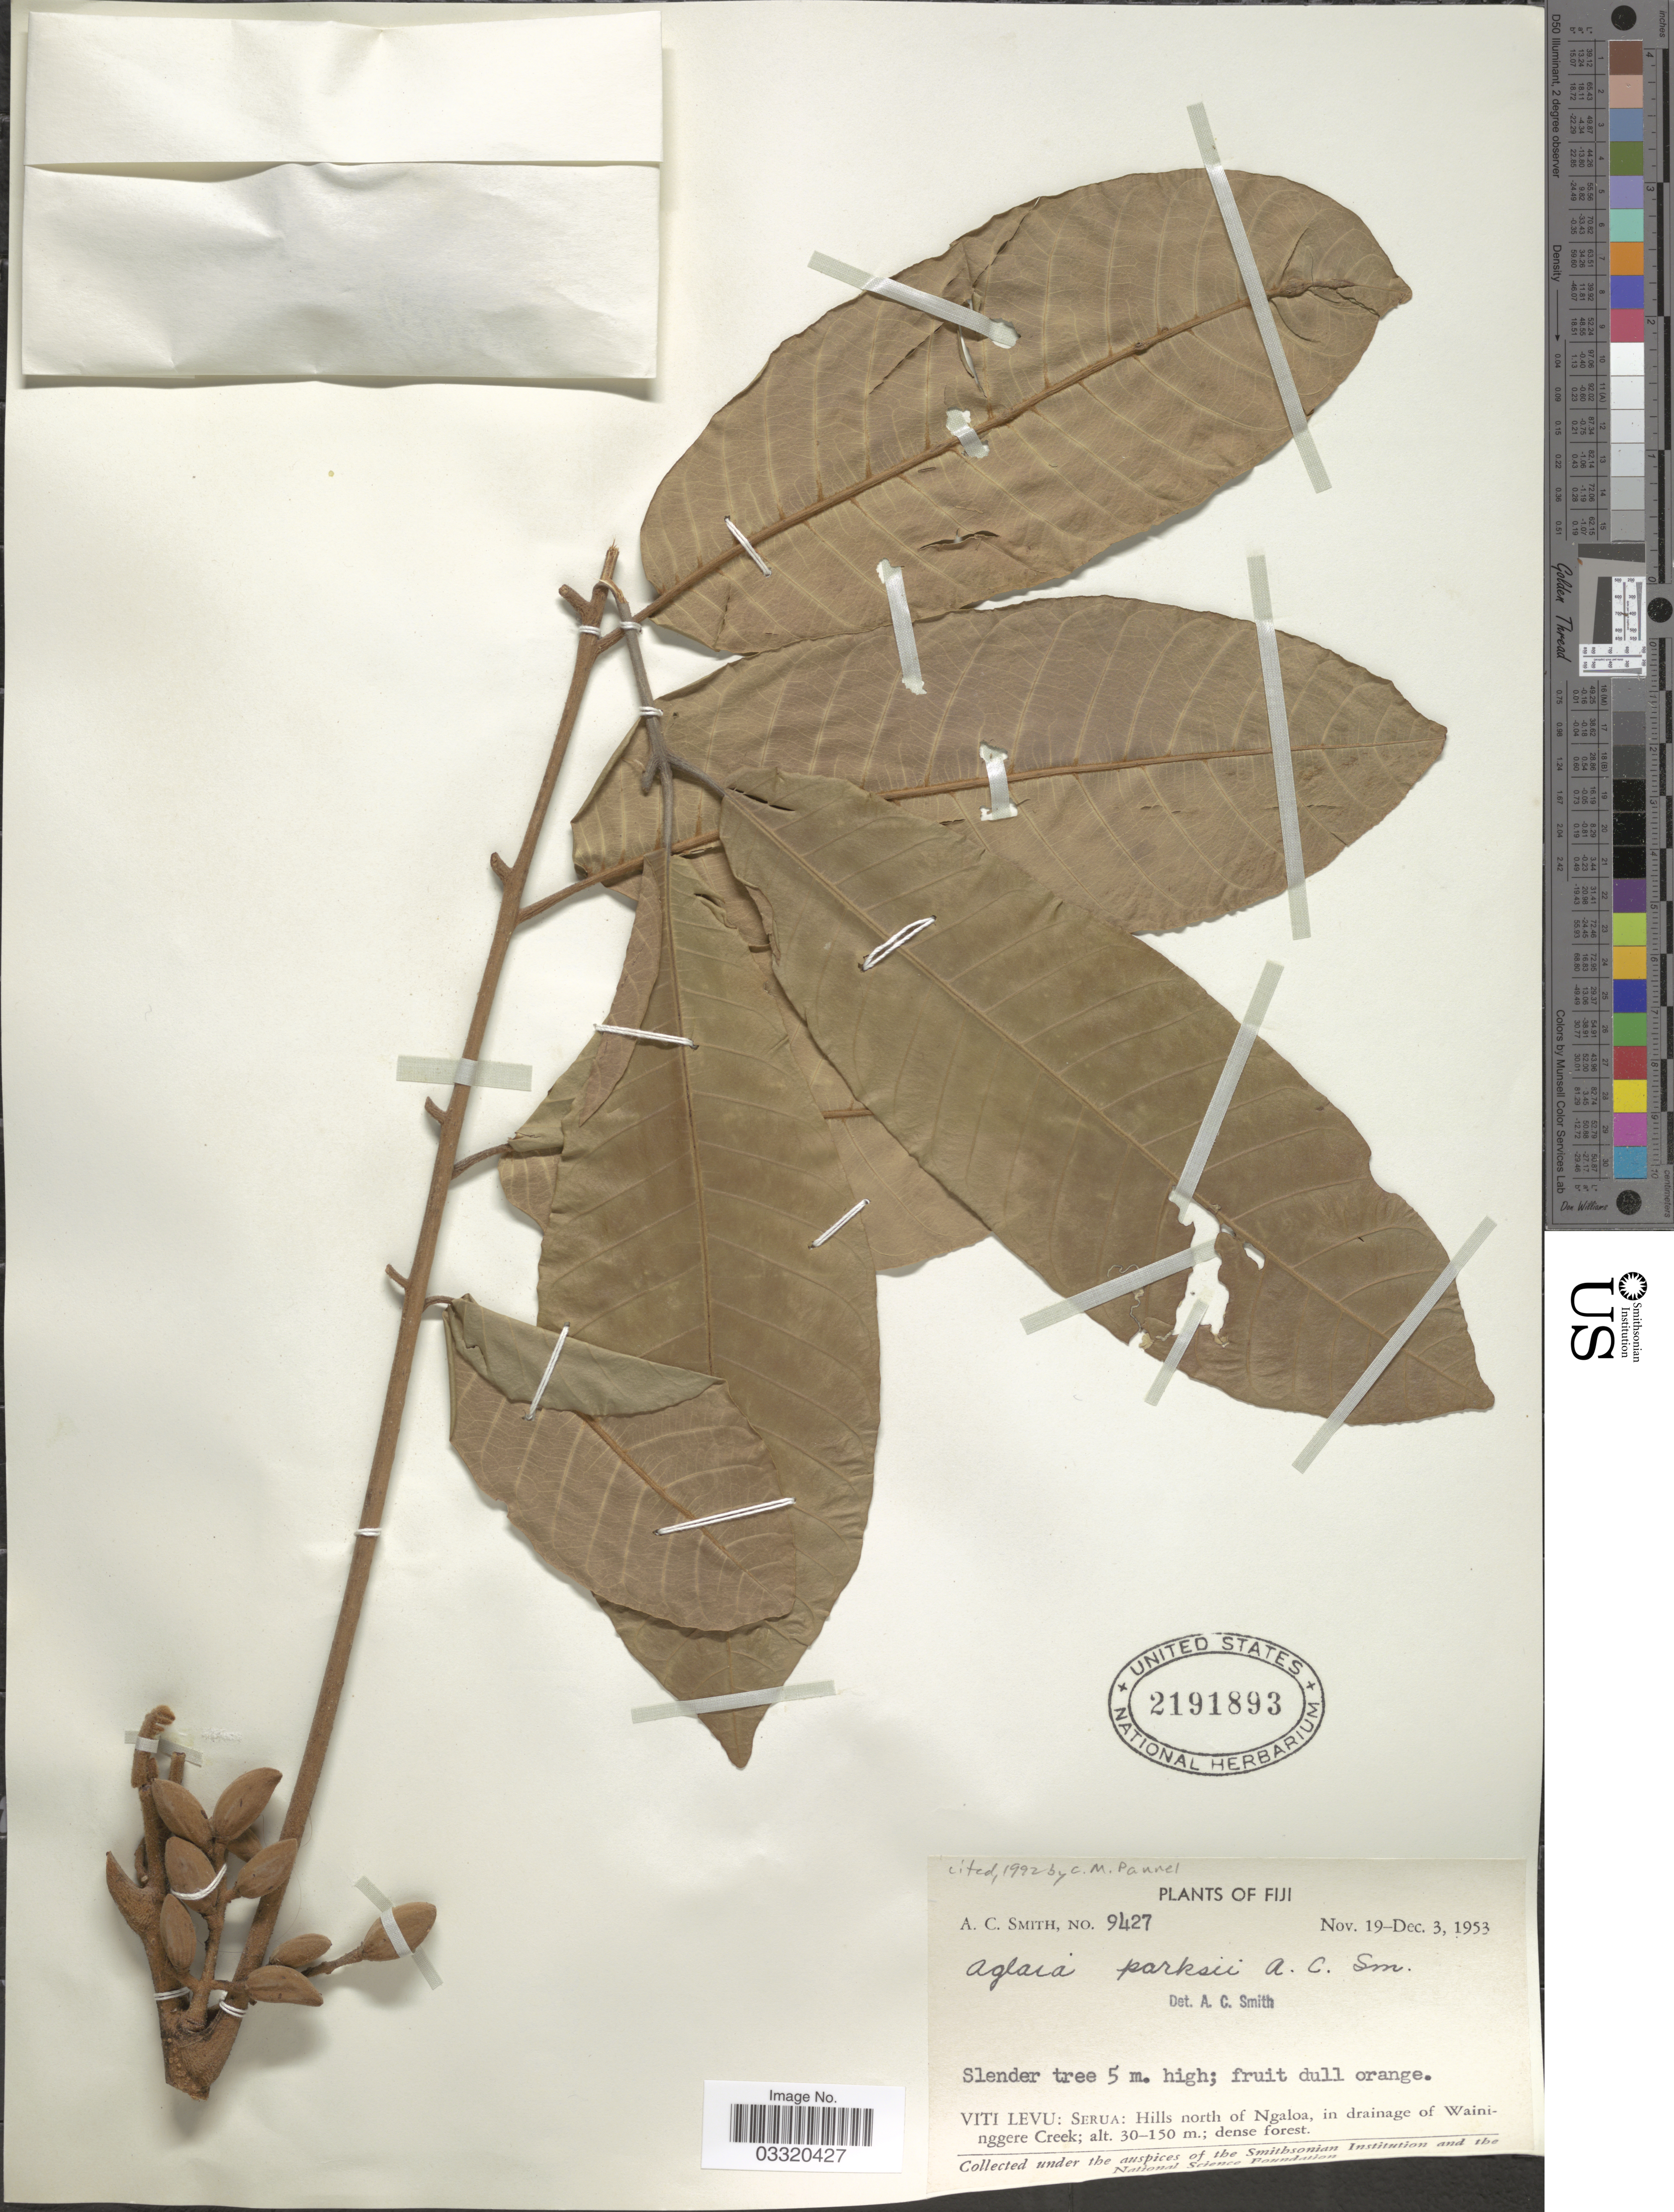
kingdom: Plantae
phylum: Tracheophyta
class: Magnoliopsida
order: Sapindales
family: Meliaceae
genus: Aglaia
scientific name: Aglaia parksii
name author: A.C. Sm.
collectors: A. C. Smith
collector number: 9427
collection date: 1953-11-19/1953-12-03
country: Fiji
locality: Viti Levu: Serua: Hills north of Ngaloa, in drainage of Waininggere Creek.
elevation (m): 30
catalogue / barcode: US 2191893